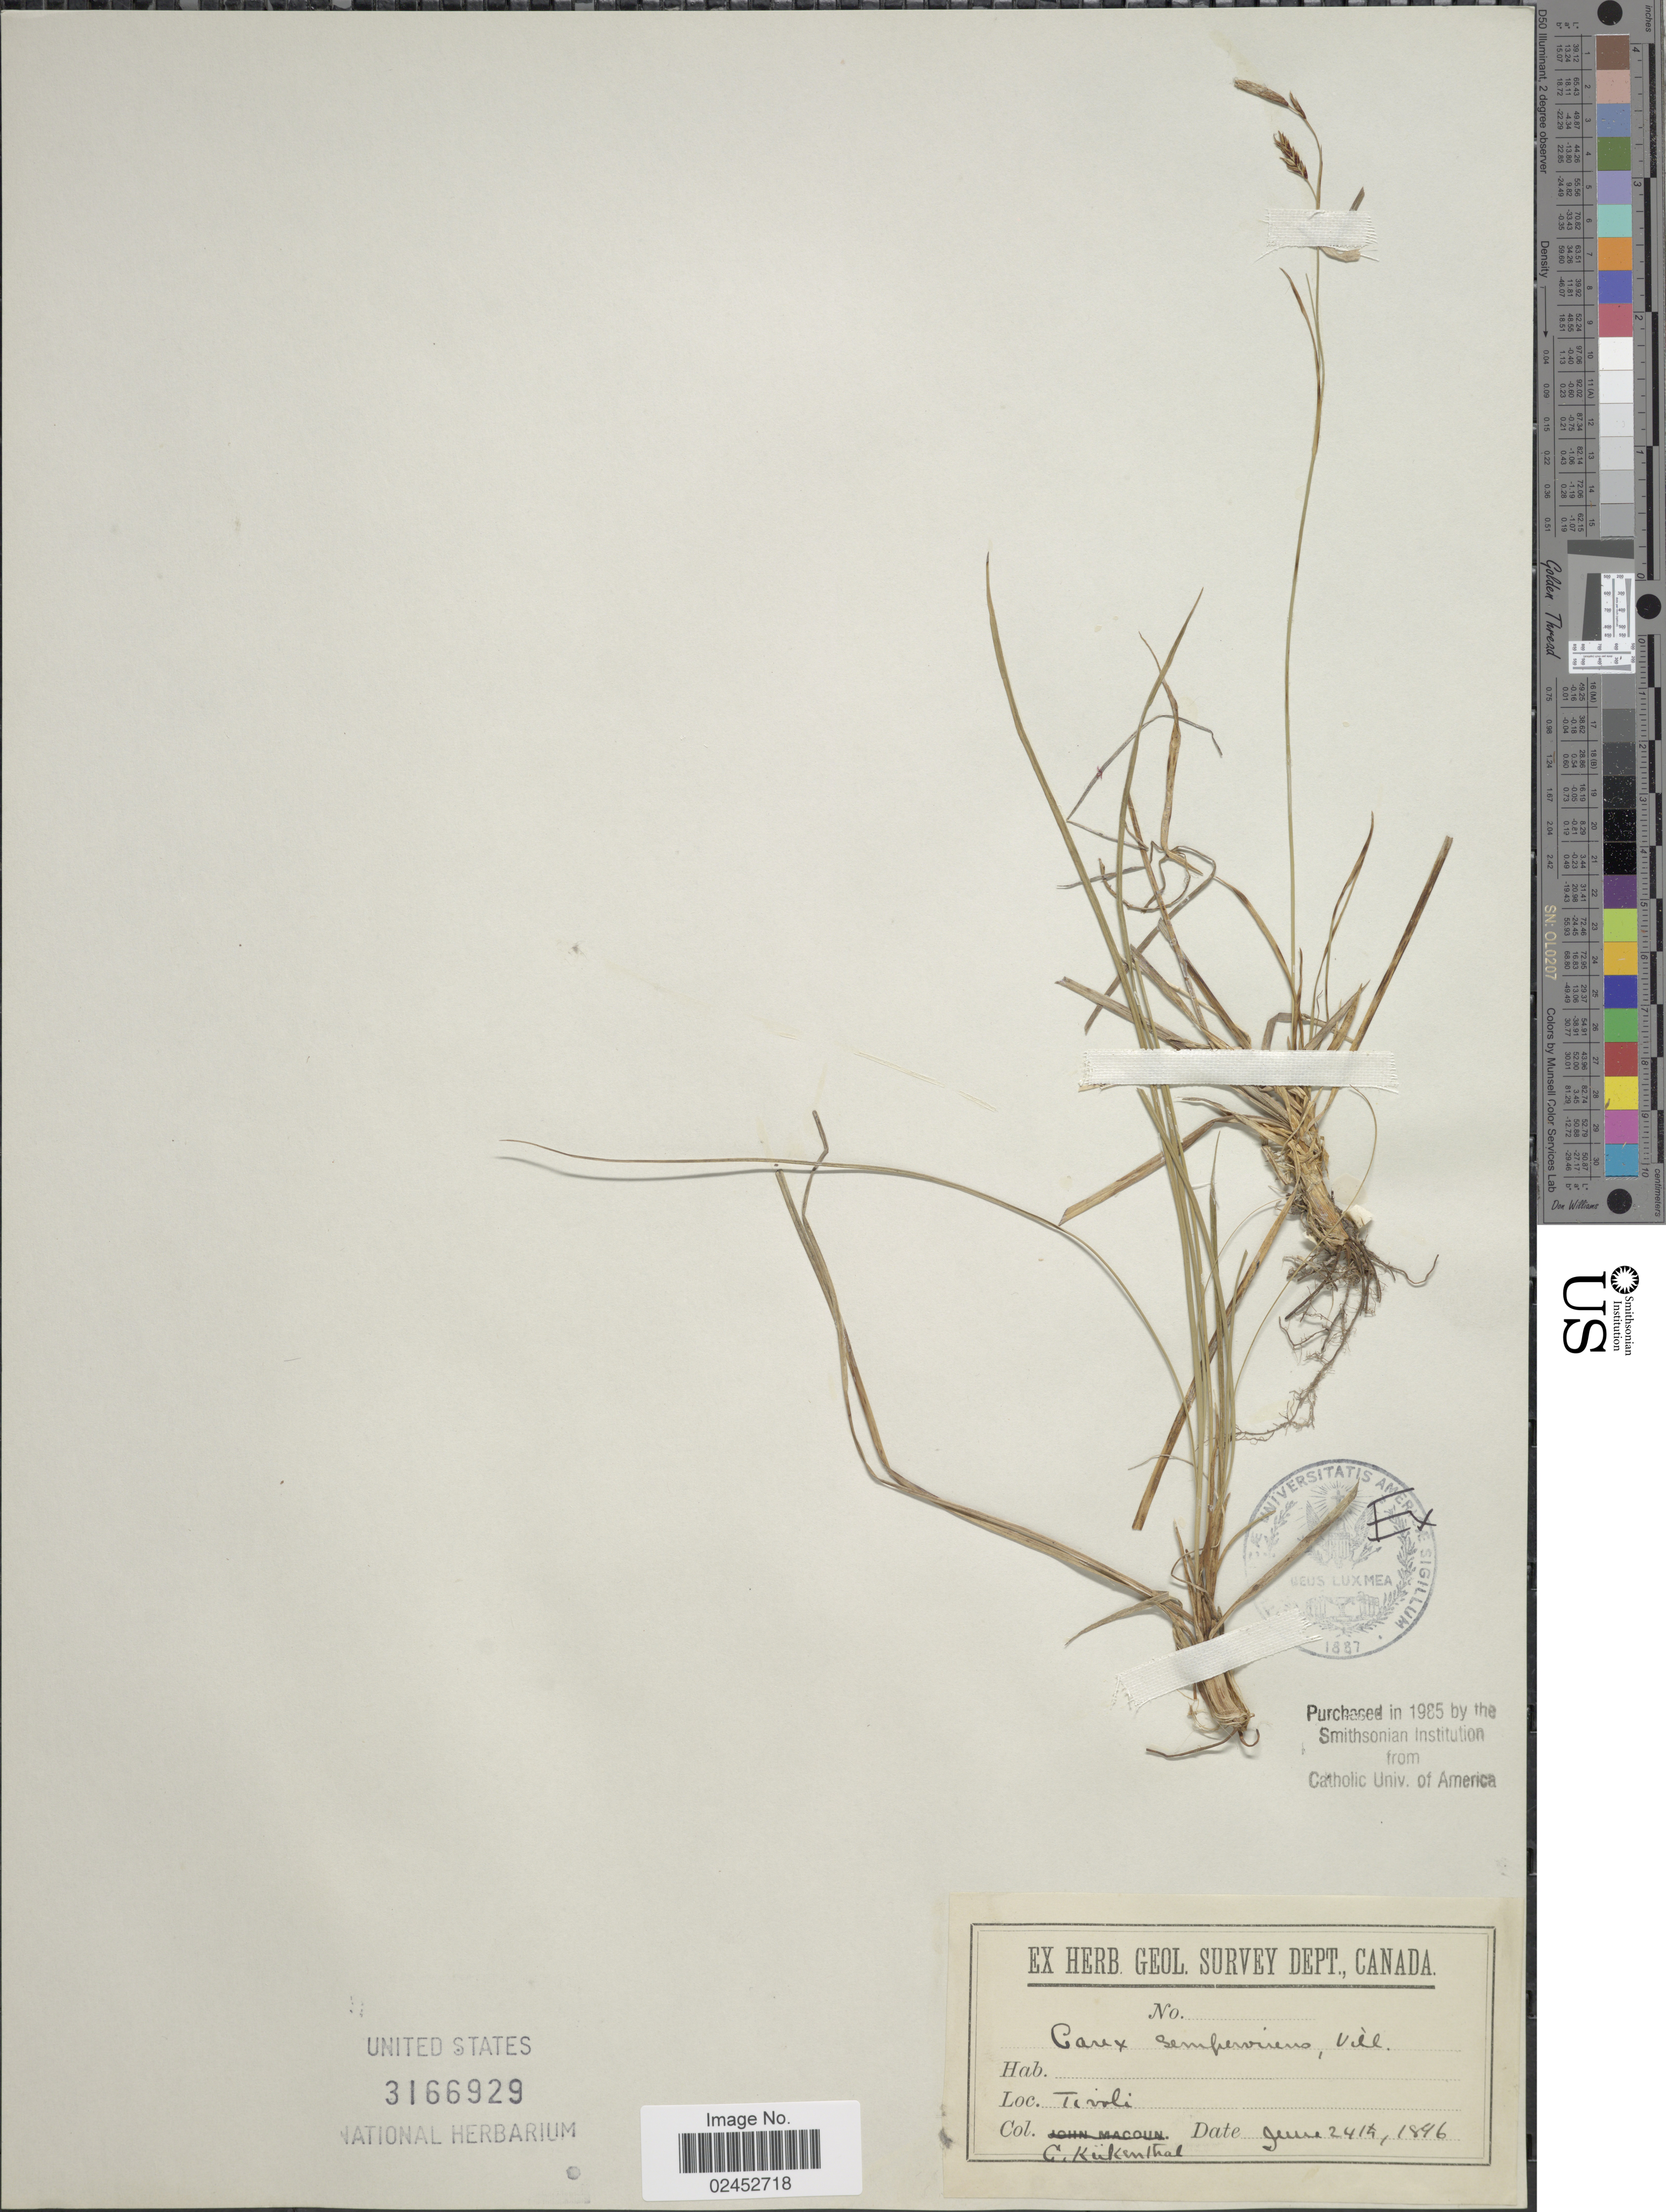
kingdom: Plantae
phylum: Tracheophyta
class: Liliopsida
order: Poales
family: Cyperaceae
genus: Carex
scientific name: Carex sempervirens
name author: Vill.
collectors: G. Kükenthal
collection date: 1896-06-24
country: Austria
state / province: Tirol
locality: Tiroli.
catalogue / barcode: US 3166929